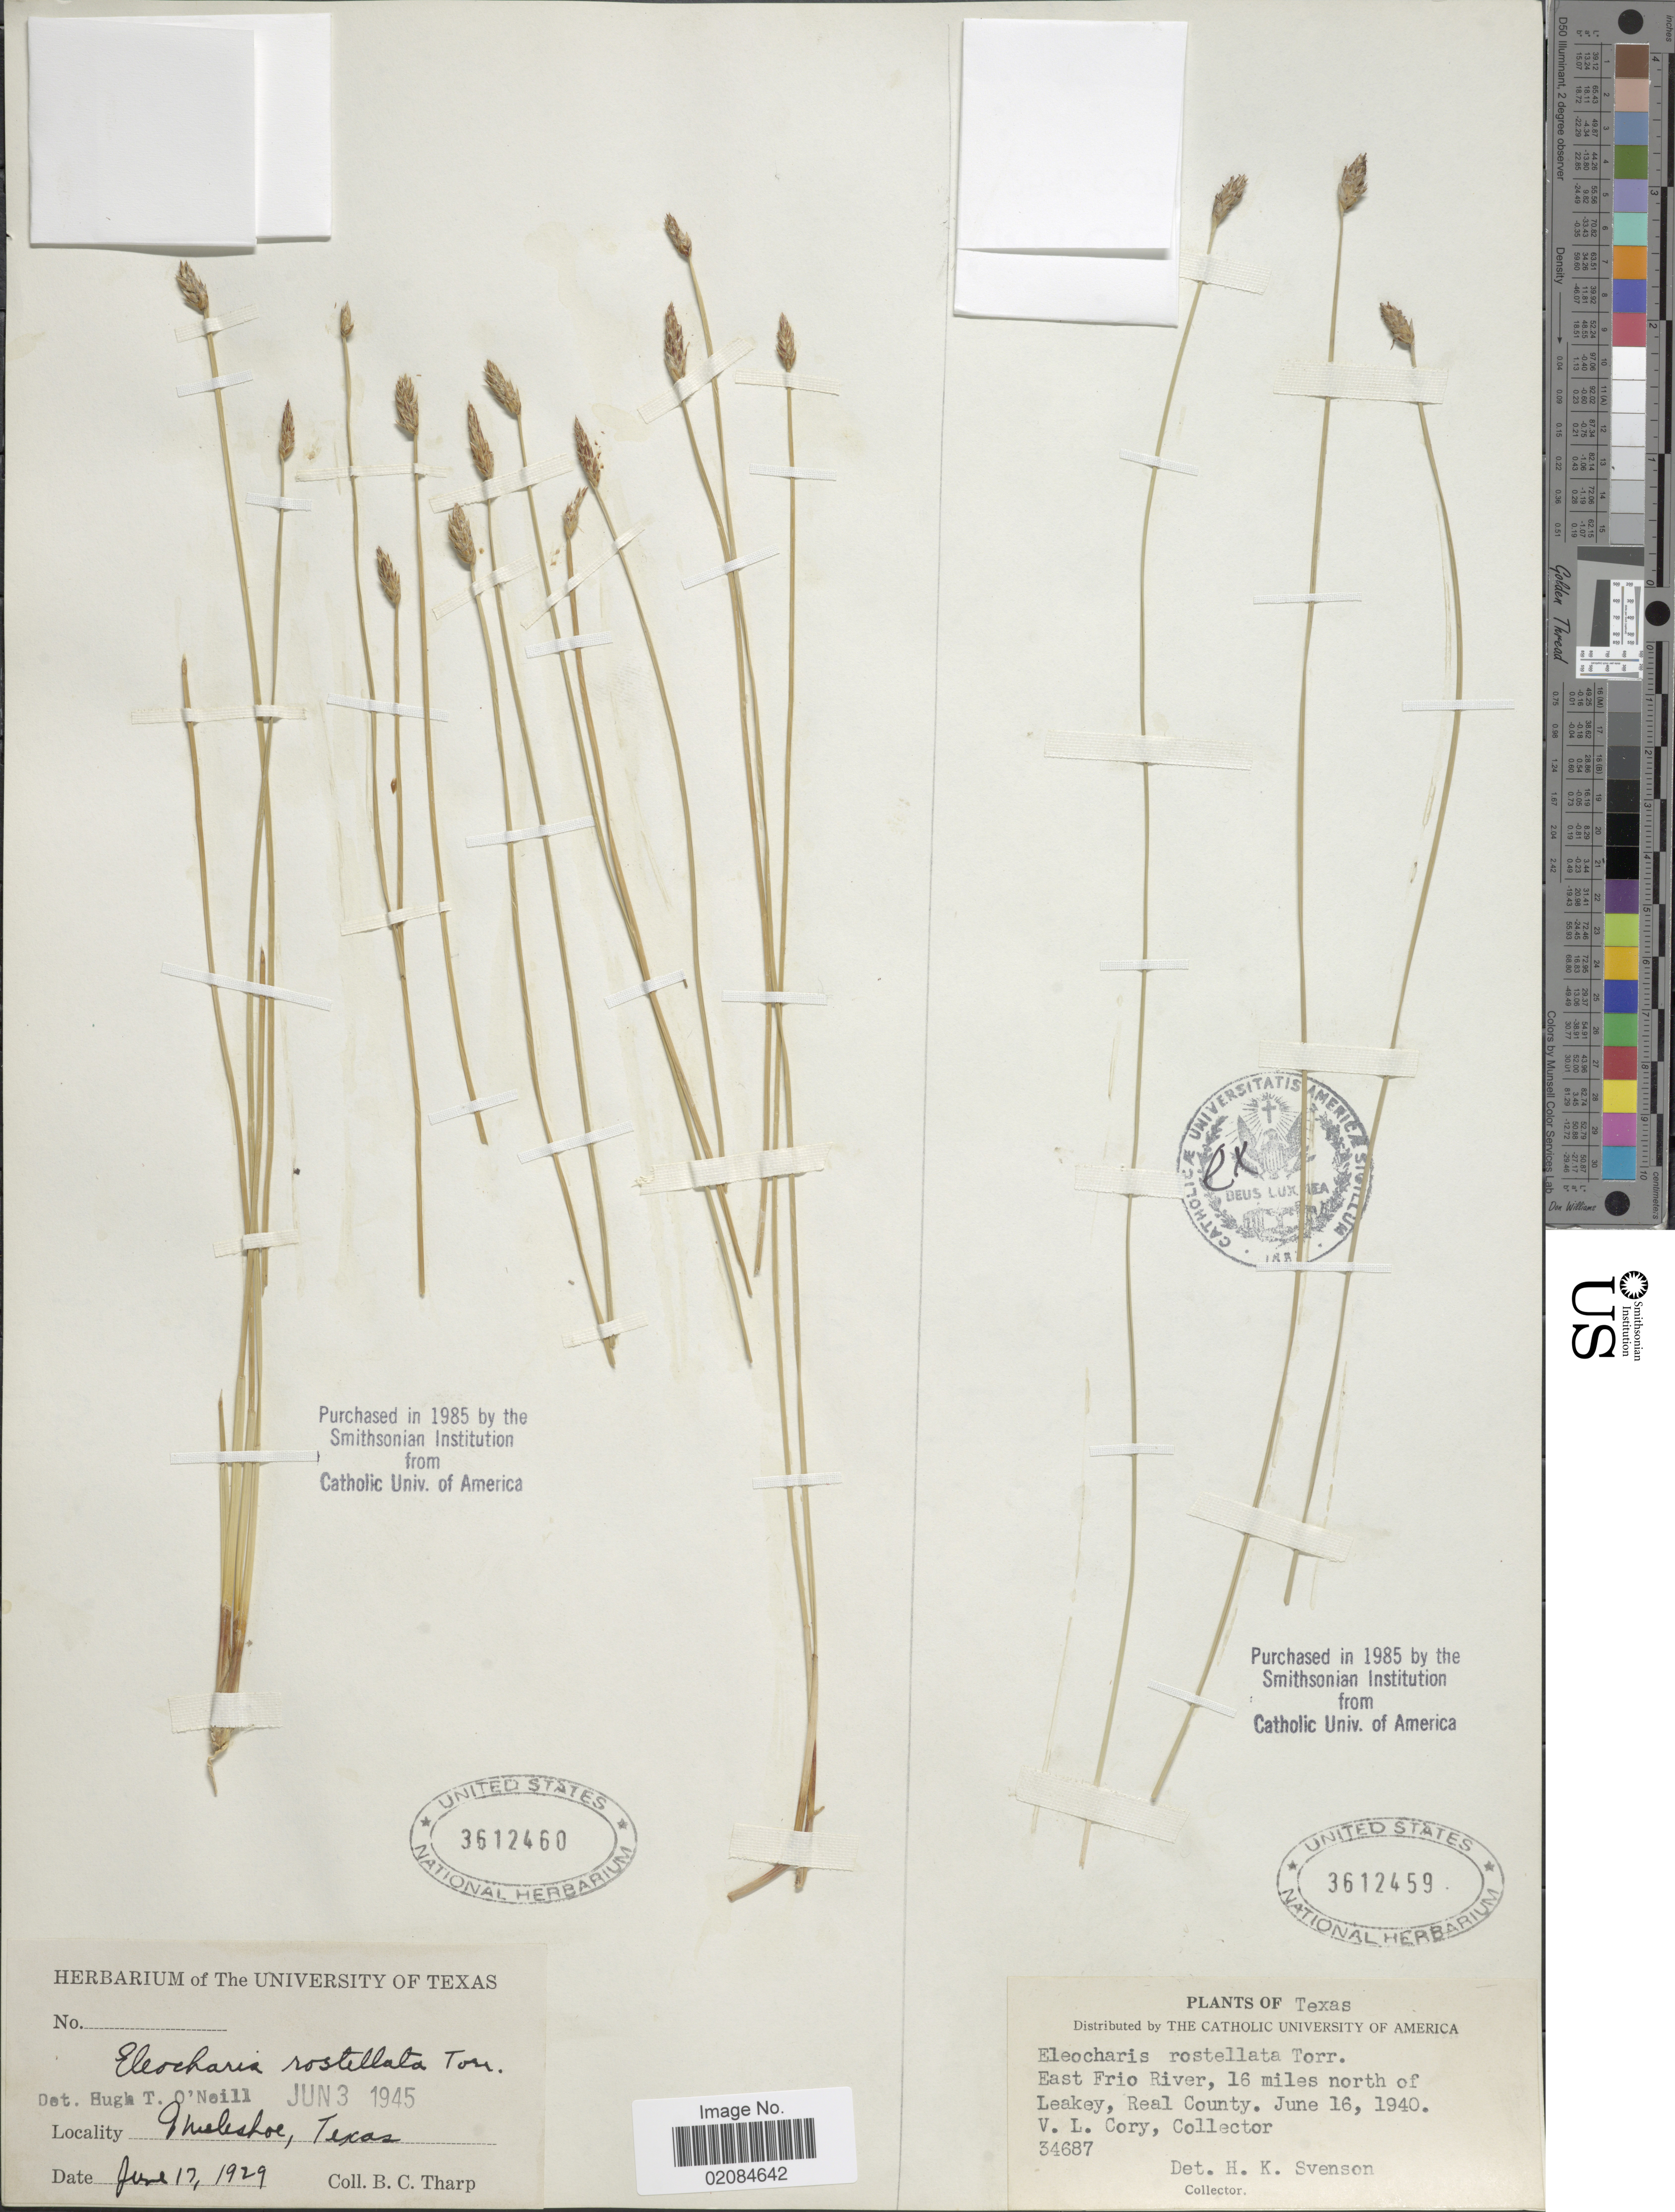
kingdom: Plantae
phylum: Tracheophyta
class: Liliopsida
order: Poales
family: Cyperaceae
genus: Eleocharis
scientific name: Eleocharis rostellata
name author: (Torr.) Torr.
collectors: V. Cory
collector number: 34687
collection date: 1940-06-16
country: United States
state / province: Texas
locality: East Frio River, 16 miles north of Leaky, Real County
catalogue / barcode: US 3612459-2